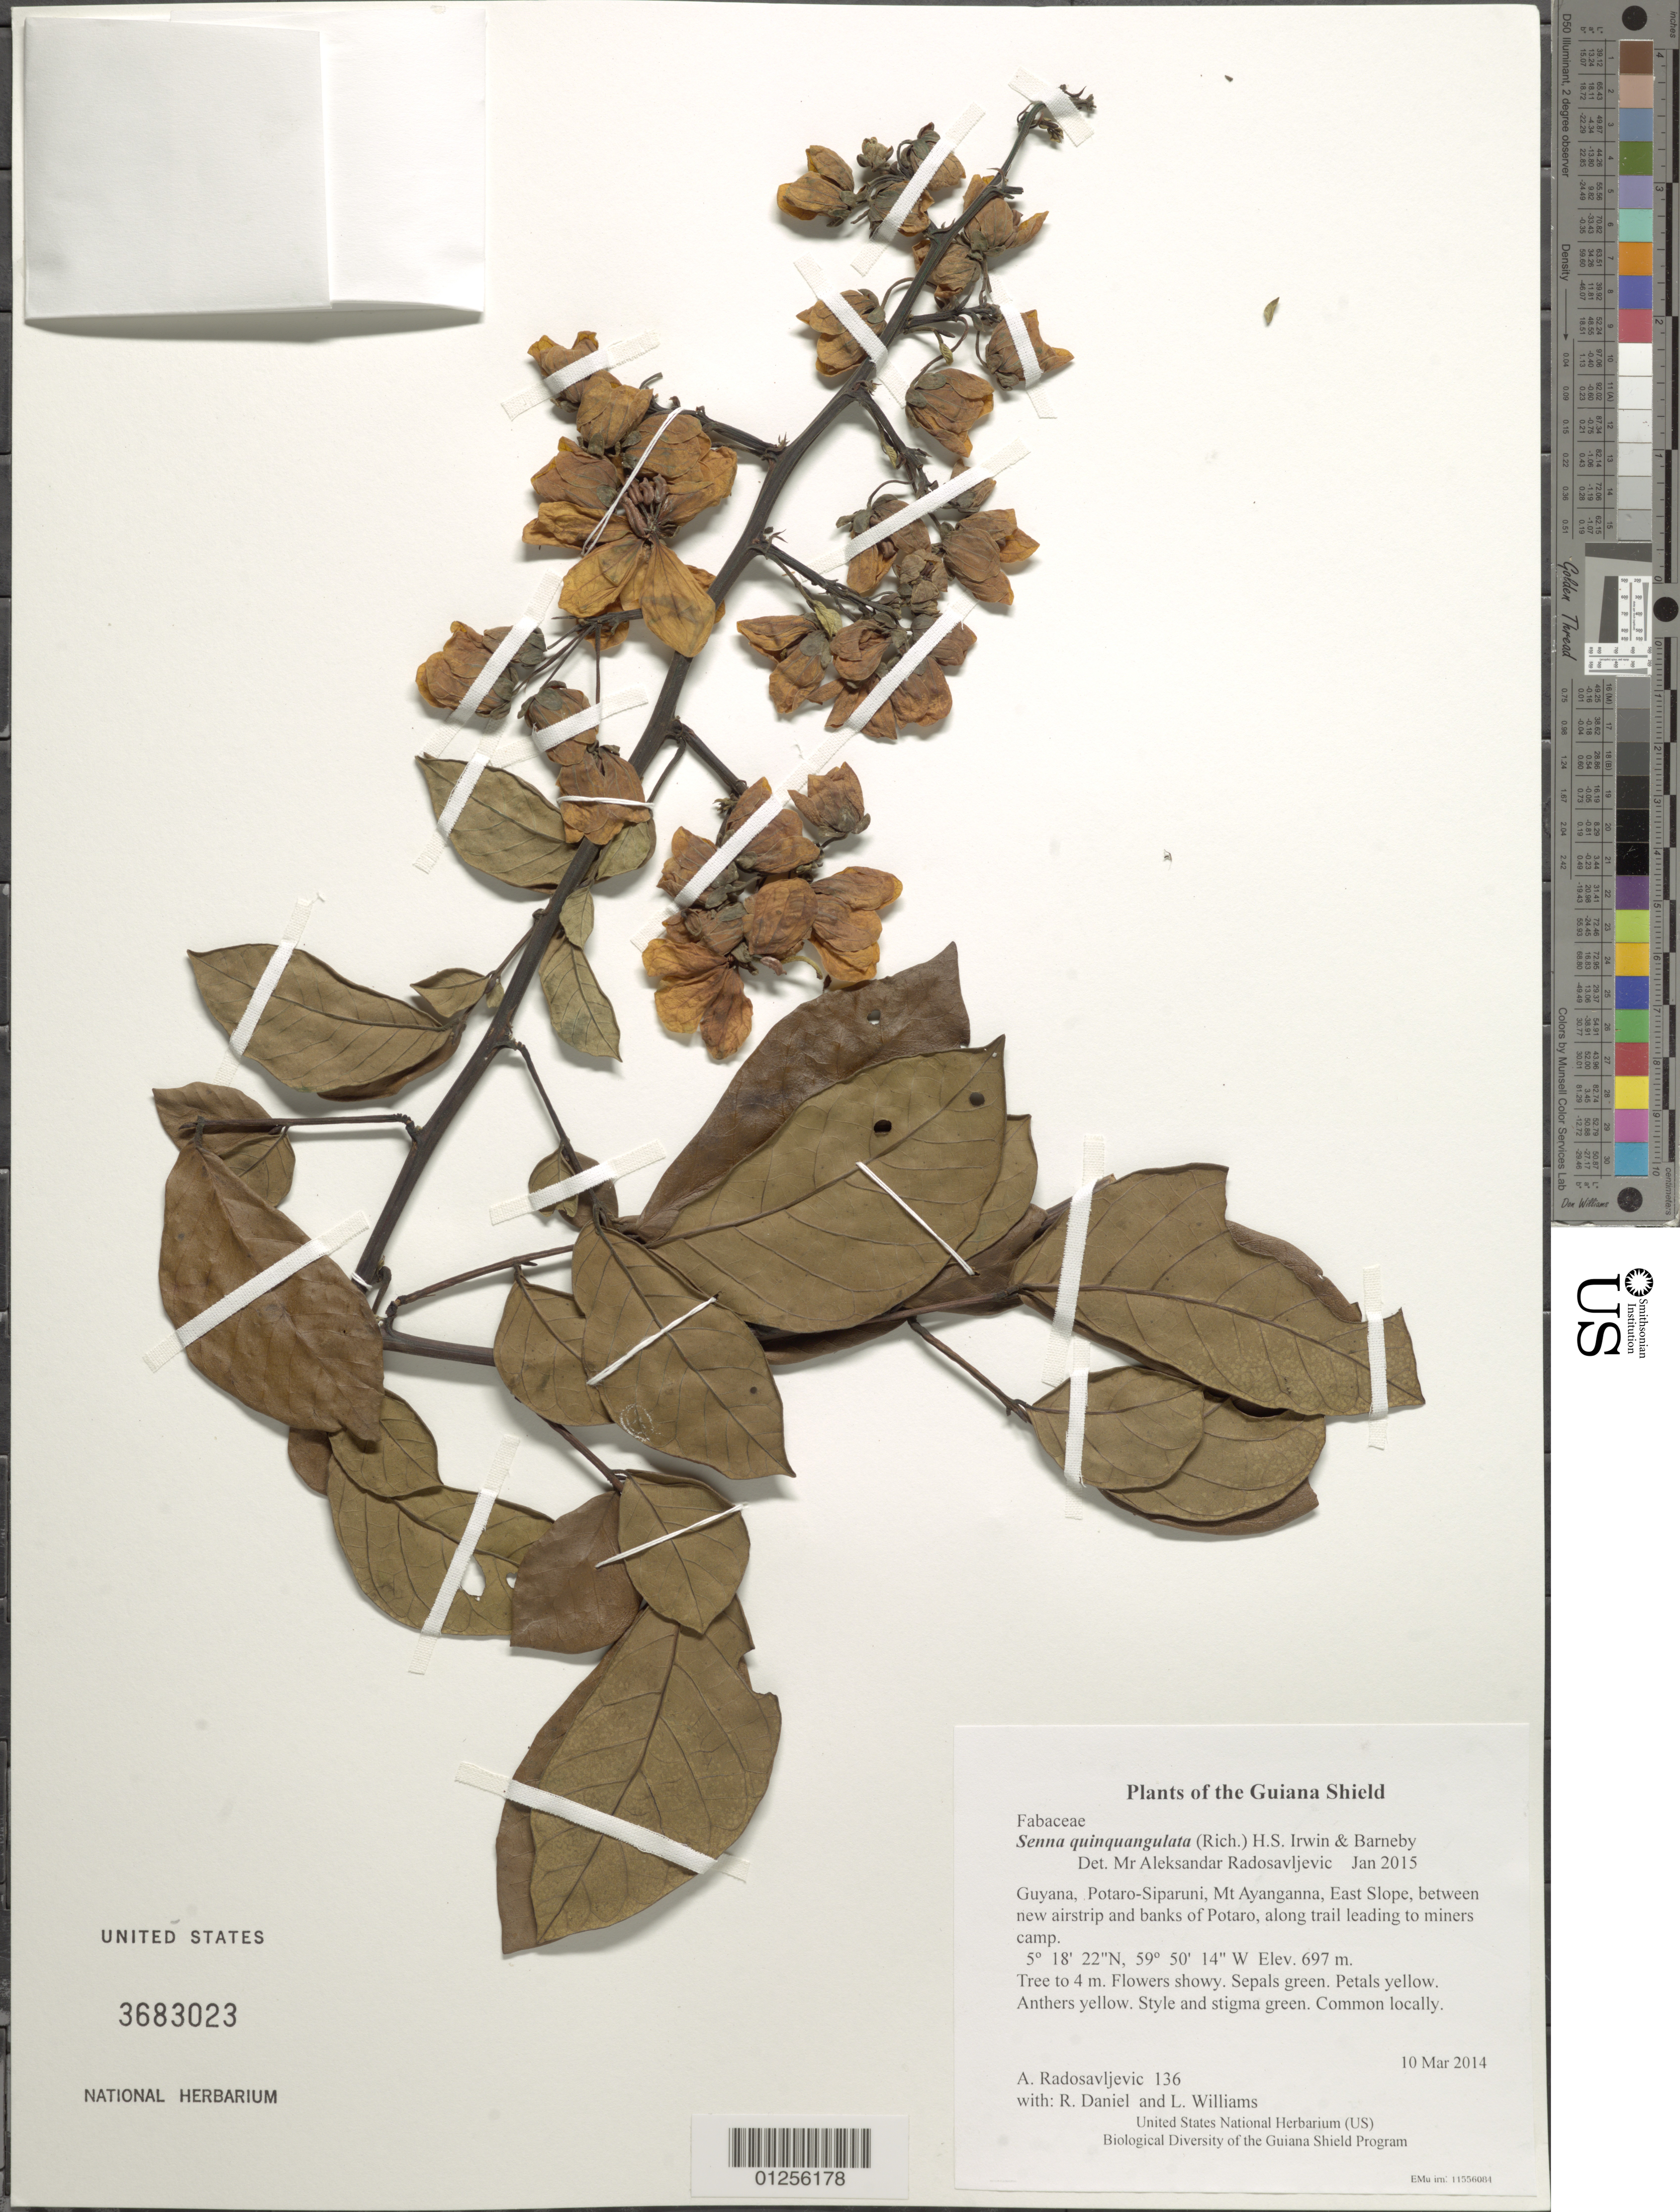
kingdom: Plantae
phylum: Tracheophyta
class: Magnoliopsida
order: Fabales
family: Fabaceae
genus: Senna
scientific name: Senna quinquangulata var. quinquangulata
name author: H.S. Irwin & Barneby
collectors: A. Radosavljevic, R. Daniel & L. Williams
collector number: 136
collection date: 2014-03-10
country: Guyana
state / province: Potaro-Siparuni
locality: Mt Ayanganna, East Slope, between new airstrip and banks of Potaro, along trail leading to miners camp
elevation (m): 697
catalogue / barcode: US 3683023